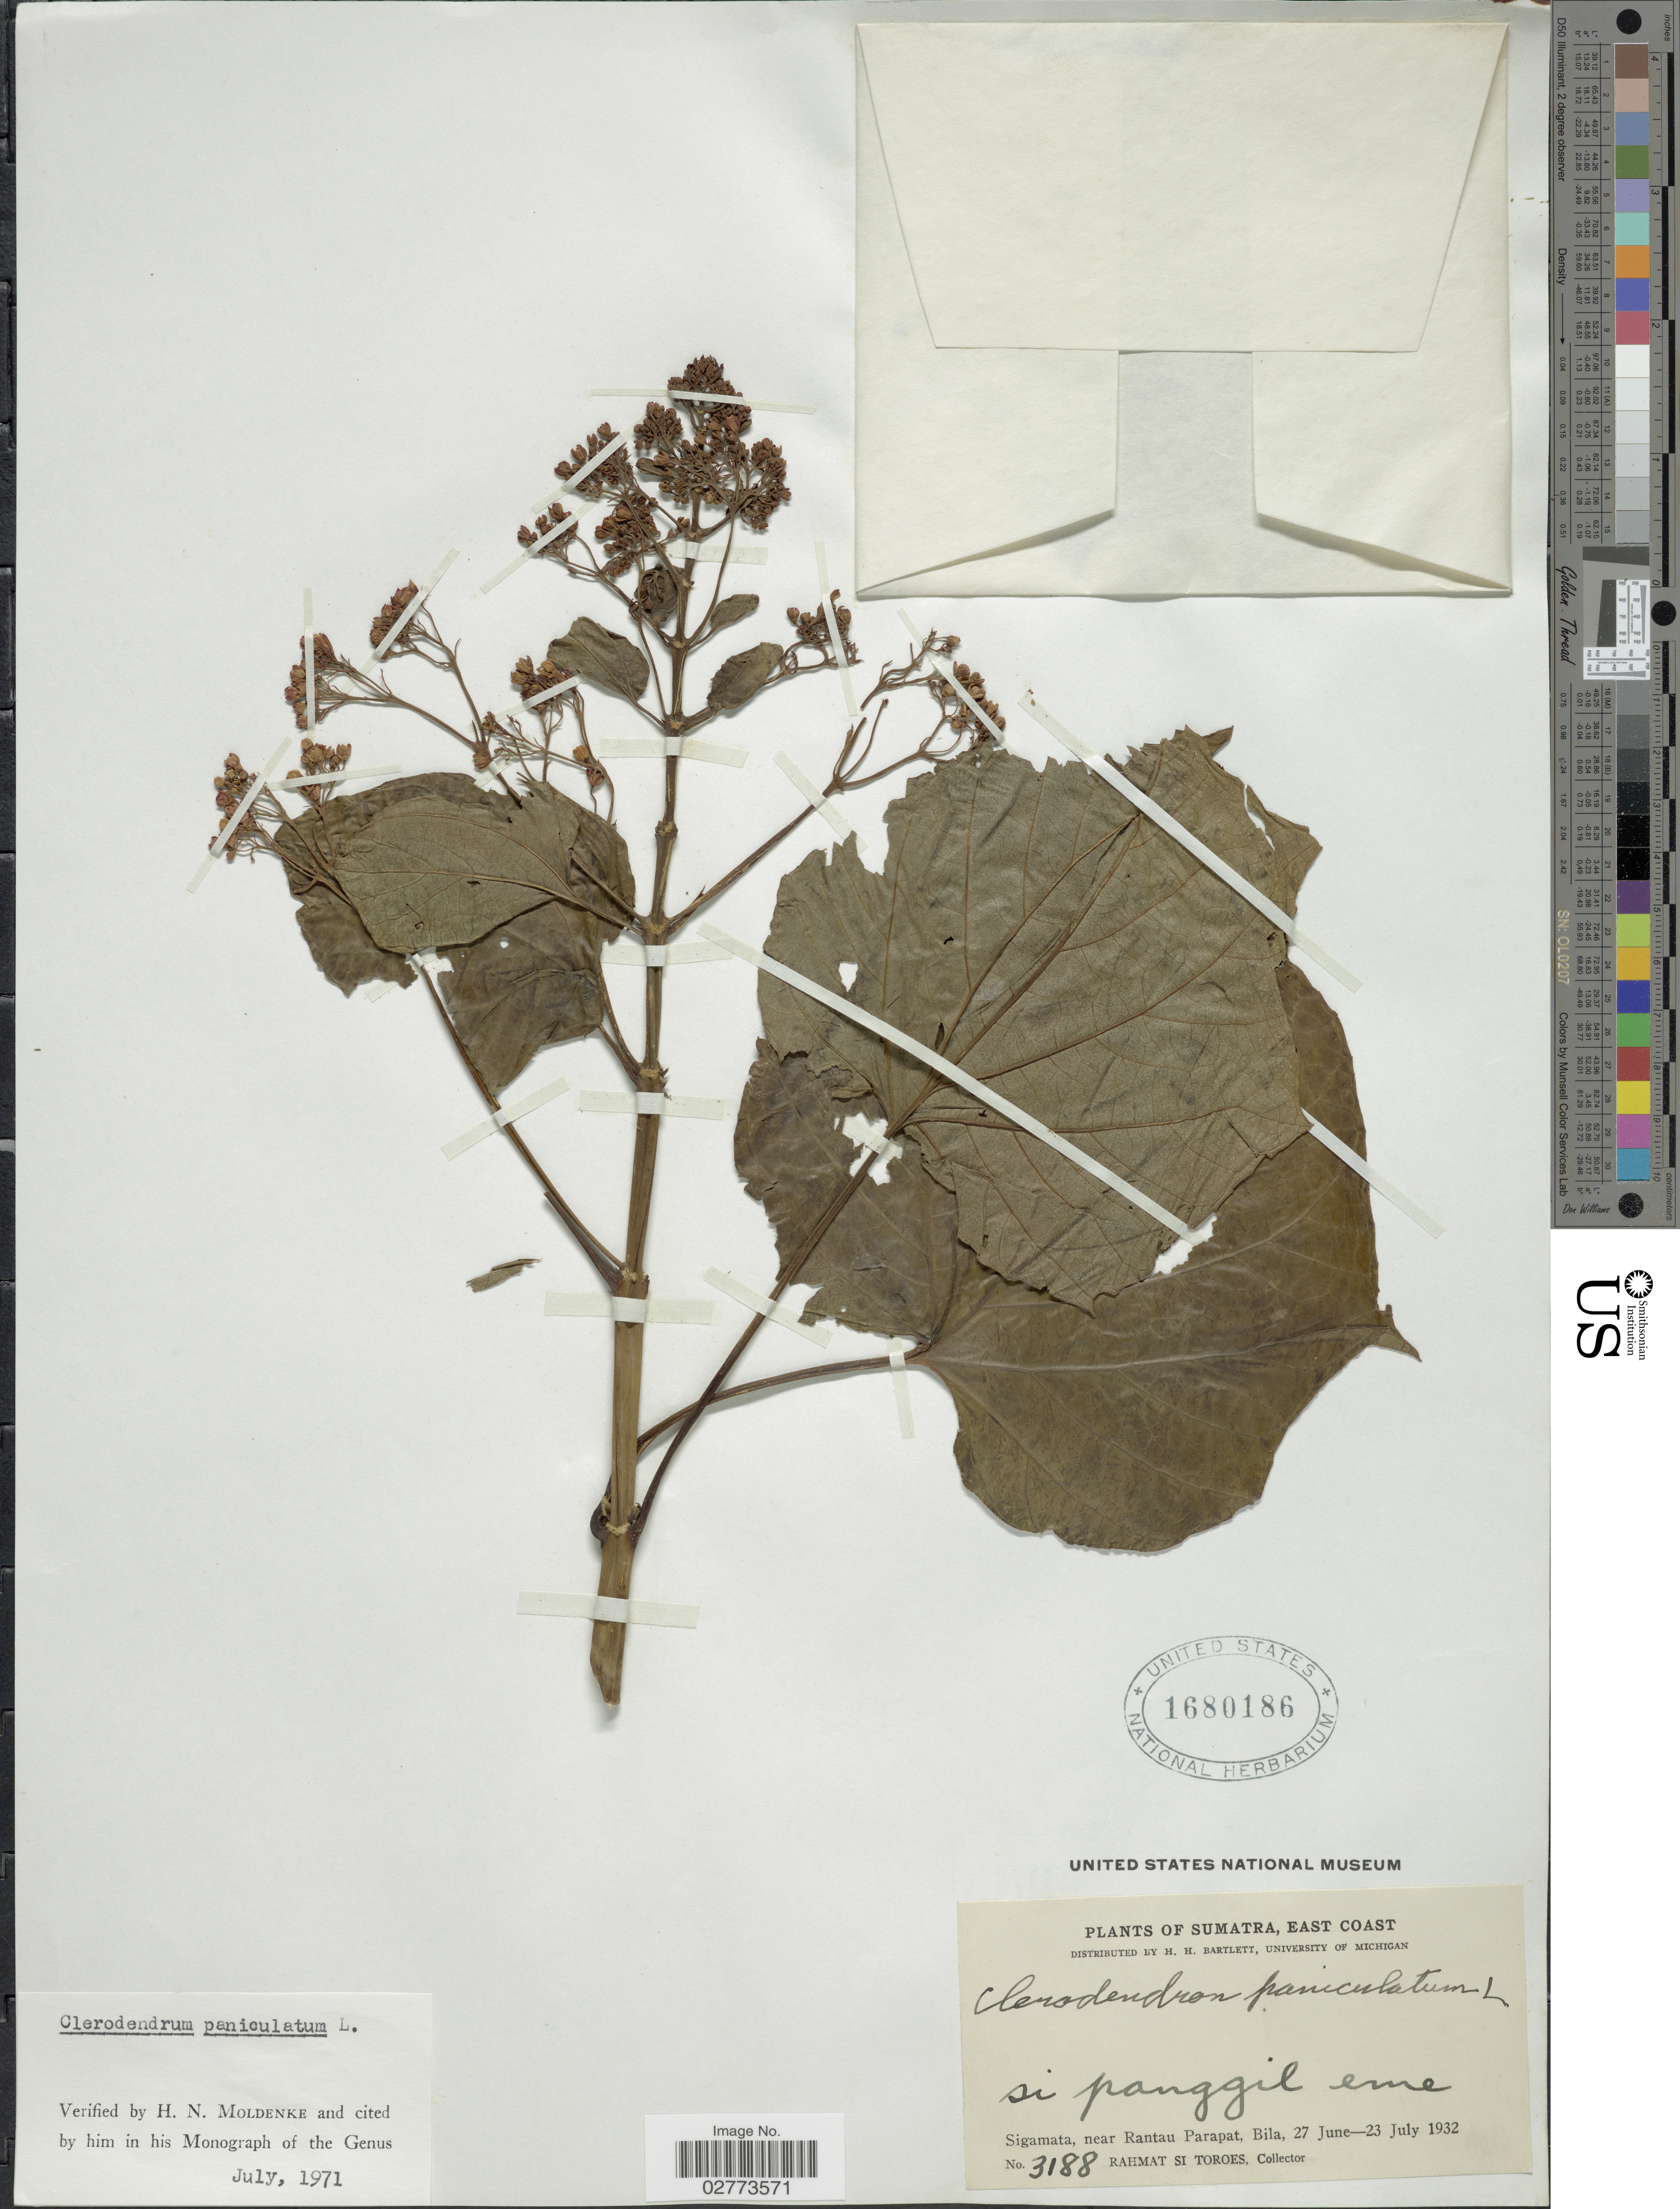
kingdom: Plantae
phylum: Tracheophyta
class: Magnoliopsida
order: Lamiales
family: Lamiaceae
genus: Clerodendrum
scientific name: Clerodendrum paniculatum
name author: L.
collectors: Rahmat Si Boeea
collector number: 3188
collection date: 1932-06-27/1932-07-23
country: Indonesia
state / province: Sumatra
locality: East Coast. Sigamata, near Rantau Parapat, Bila.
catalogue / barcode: US 1680186